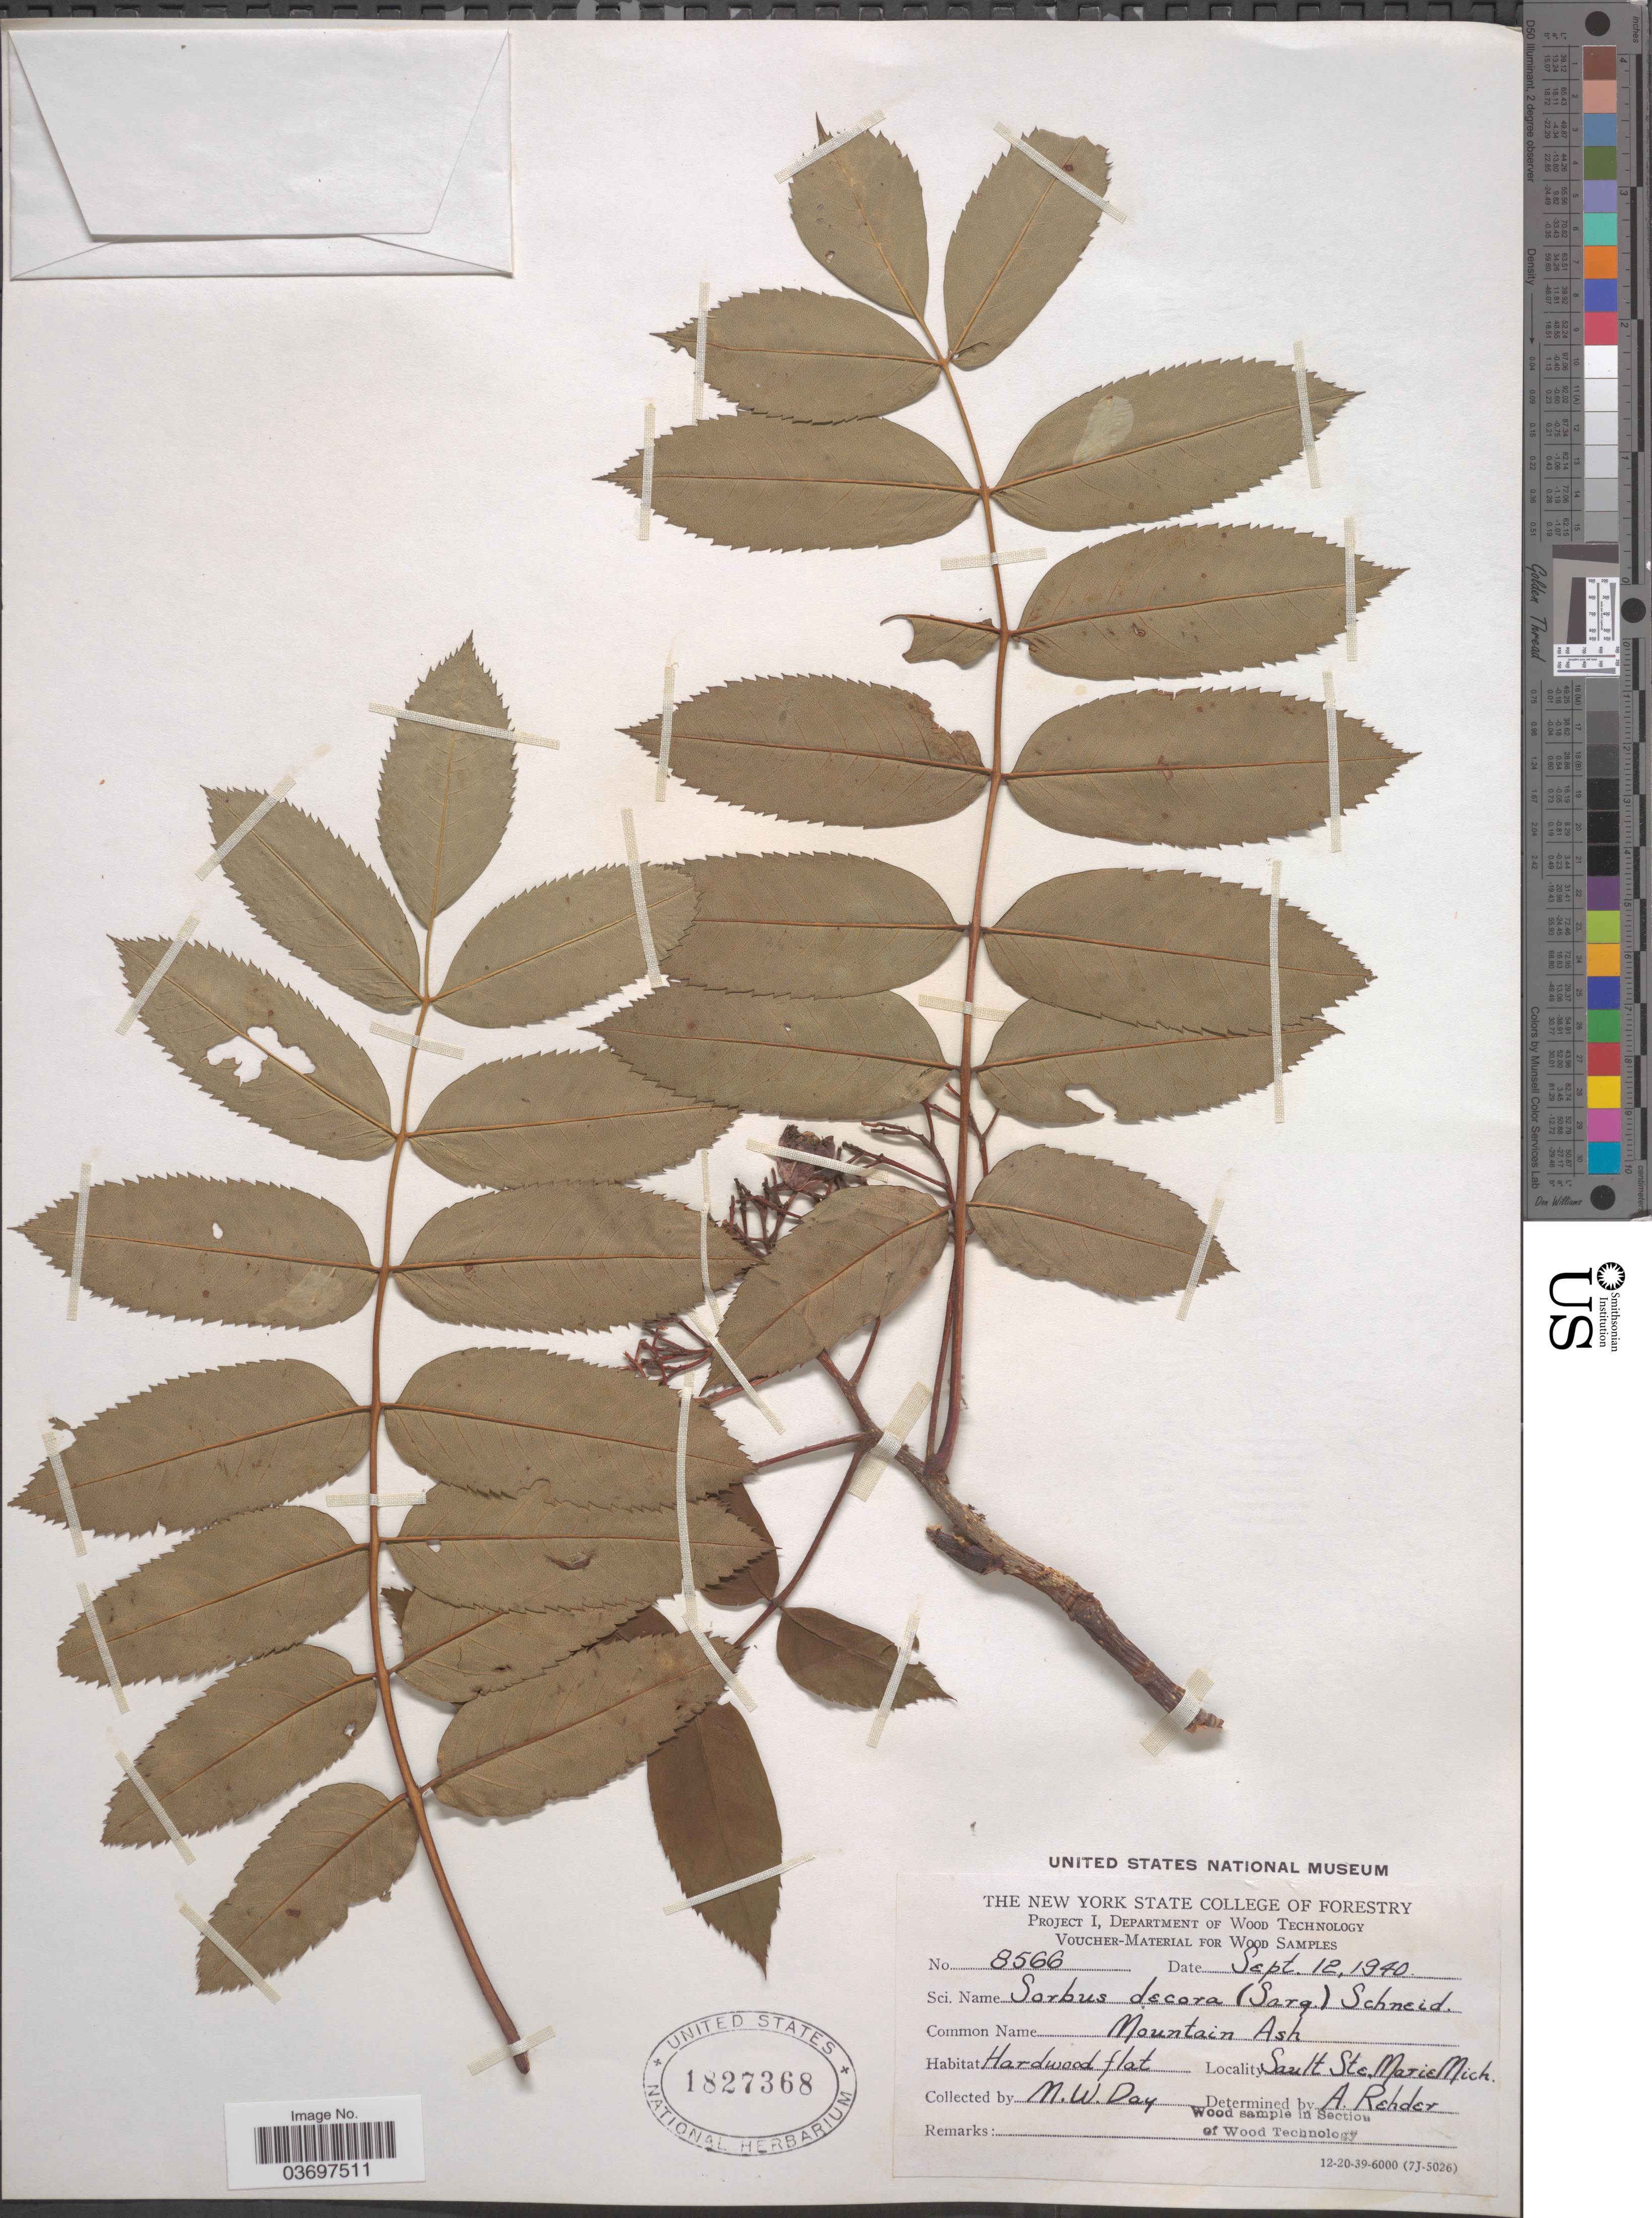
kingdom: Plantae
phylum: Tracheophyta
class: Magnoliopsida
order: Rosales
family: Rosaceae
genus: Sorbus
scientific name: Sorbus decora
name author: (Sarg.) C.K. Schneid.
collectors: M. Day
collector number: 8566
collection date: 1940-09-12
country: United States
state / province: Michigan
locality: Sault Ste. Marie.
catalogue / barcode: US 1827368